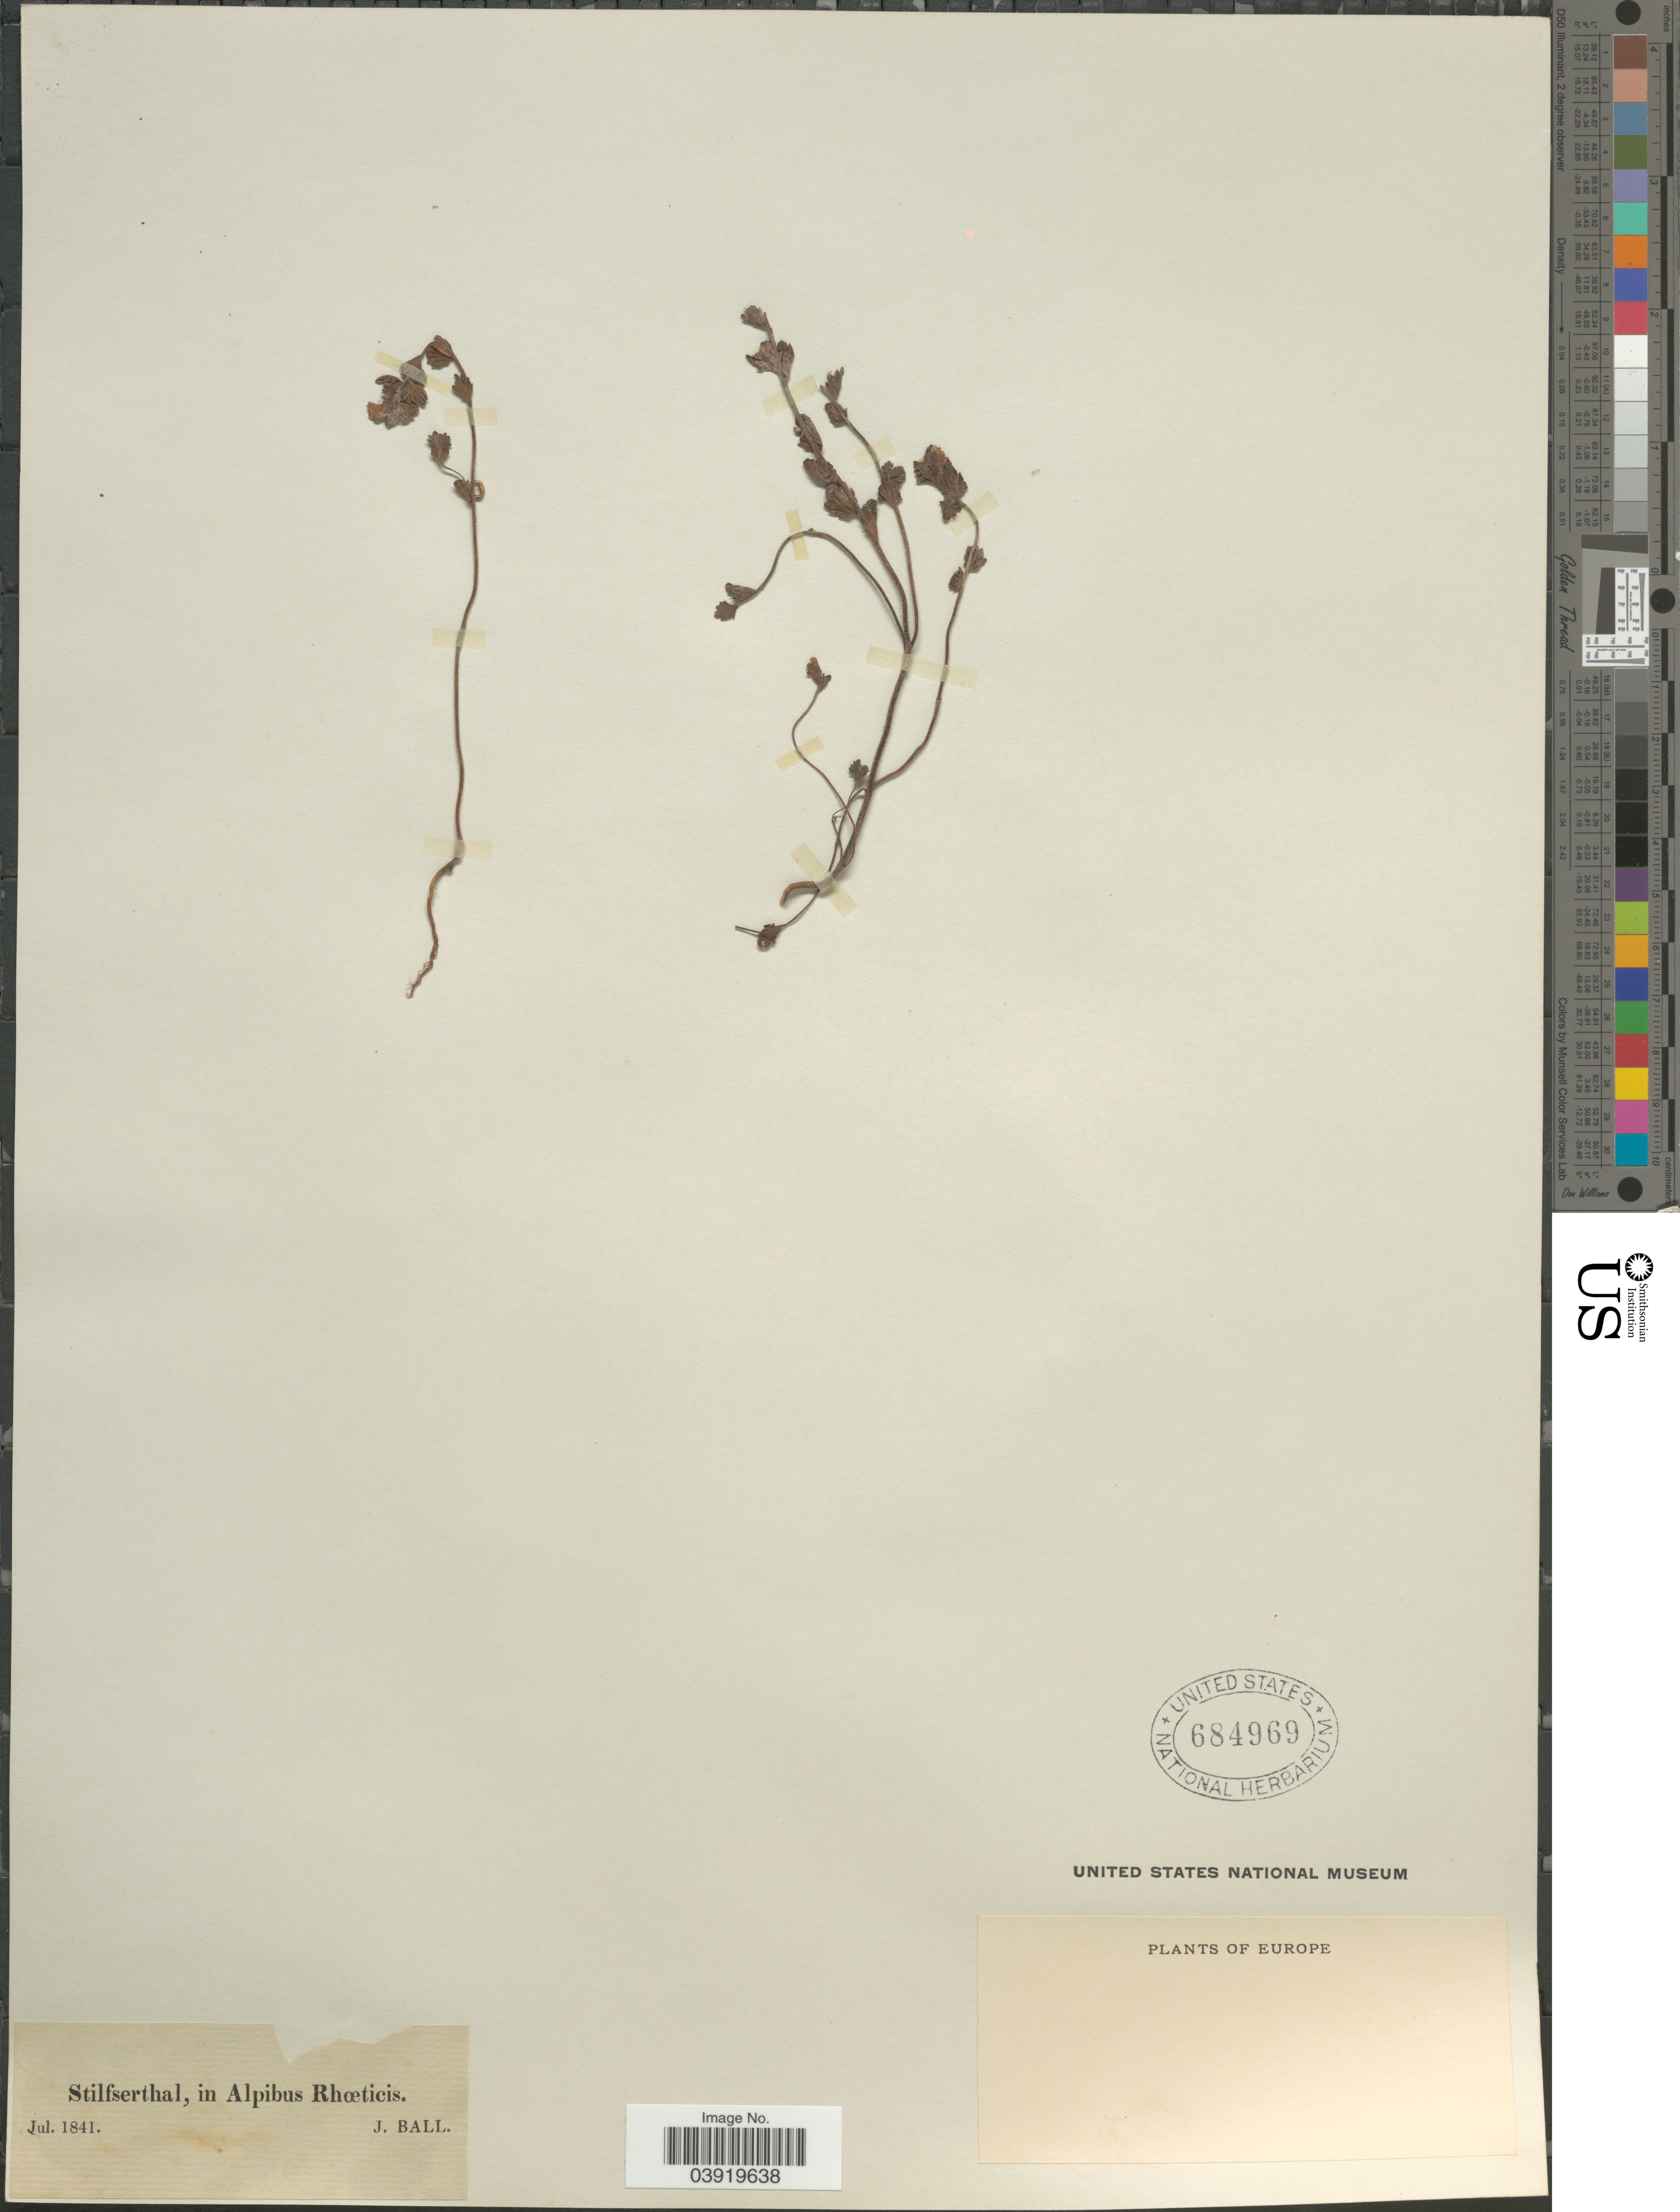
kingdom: Plantae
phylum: Tracheophyta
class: Magnoliopsida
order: Lamiales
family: Orobanchaceae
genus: Euphrasia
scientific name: Euphrasia sp.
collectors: J. Ball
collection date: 1841-07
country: Switzerland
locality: Stilserthal, in Alpibus Rhœticis. Europe.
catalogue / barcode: US 684969